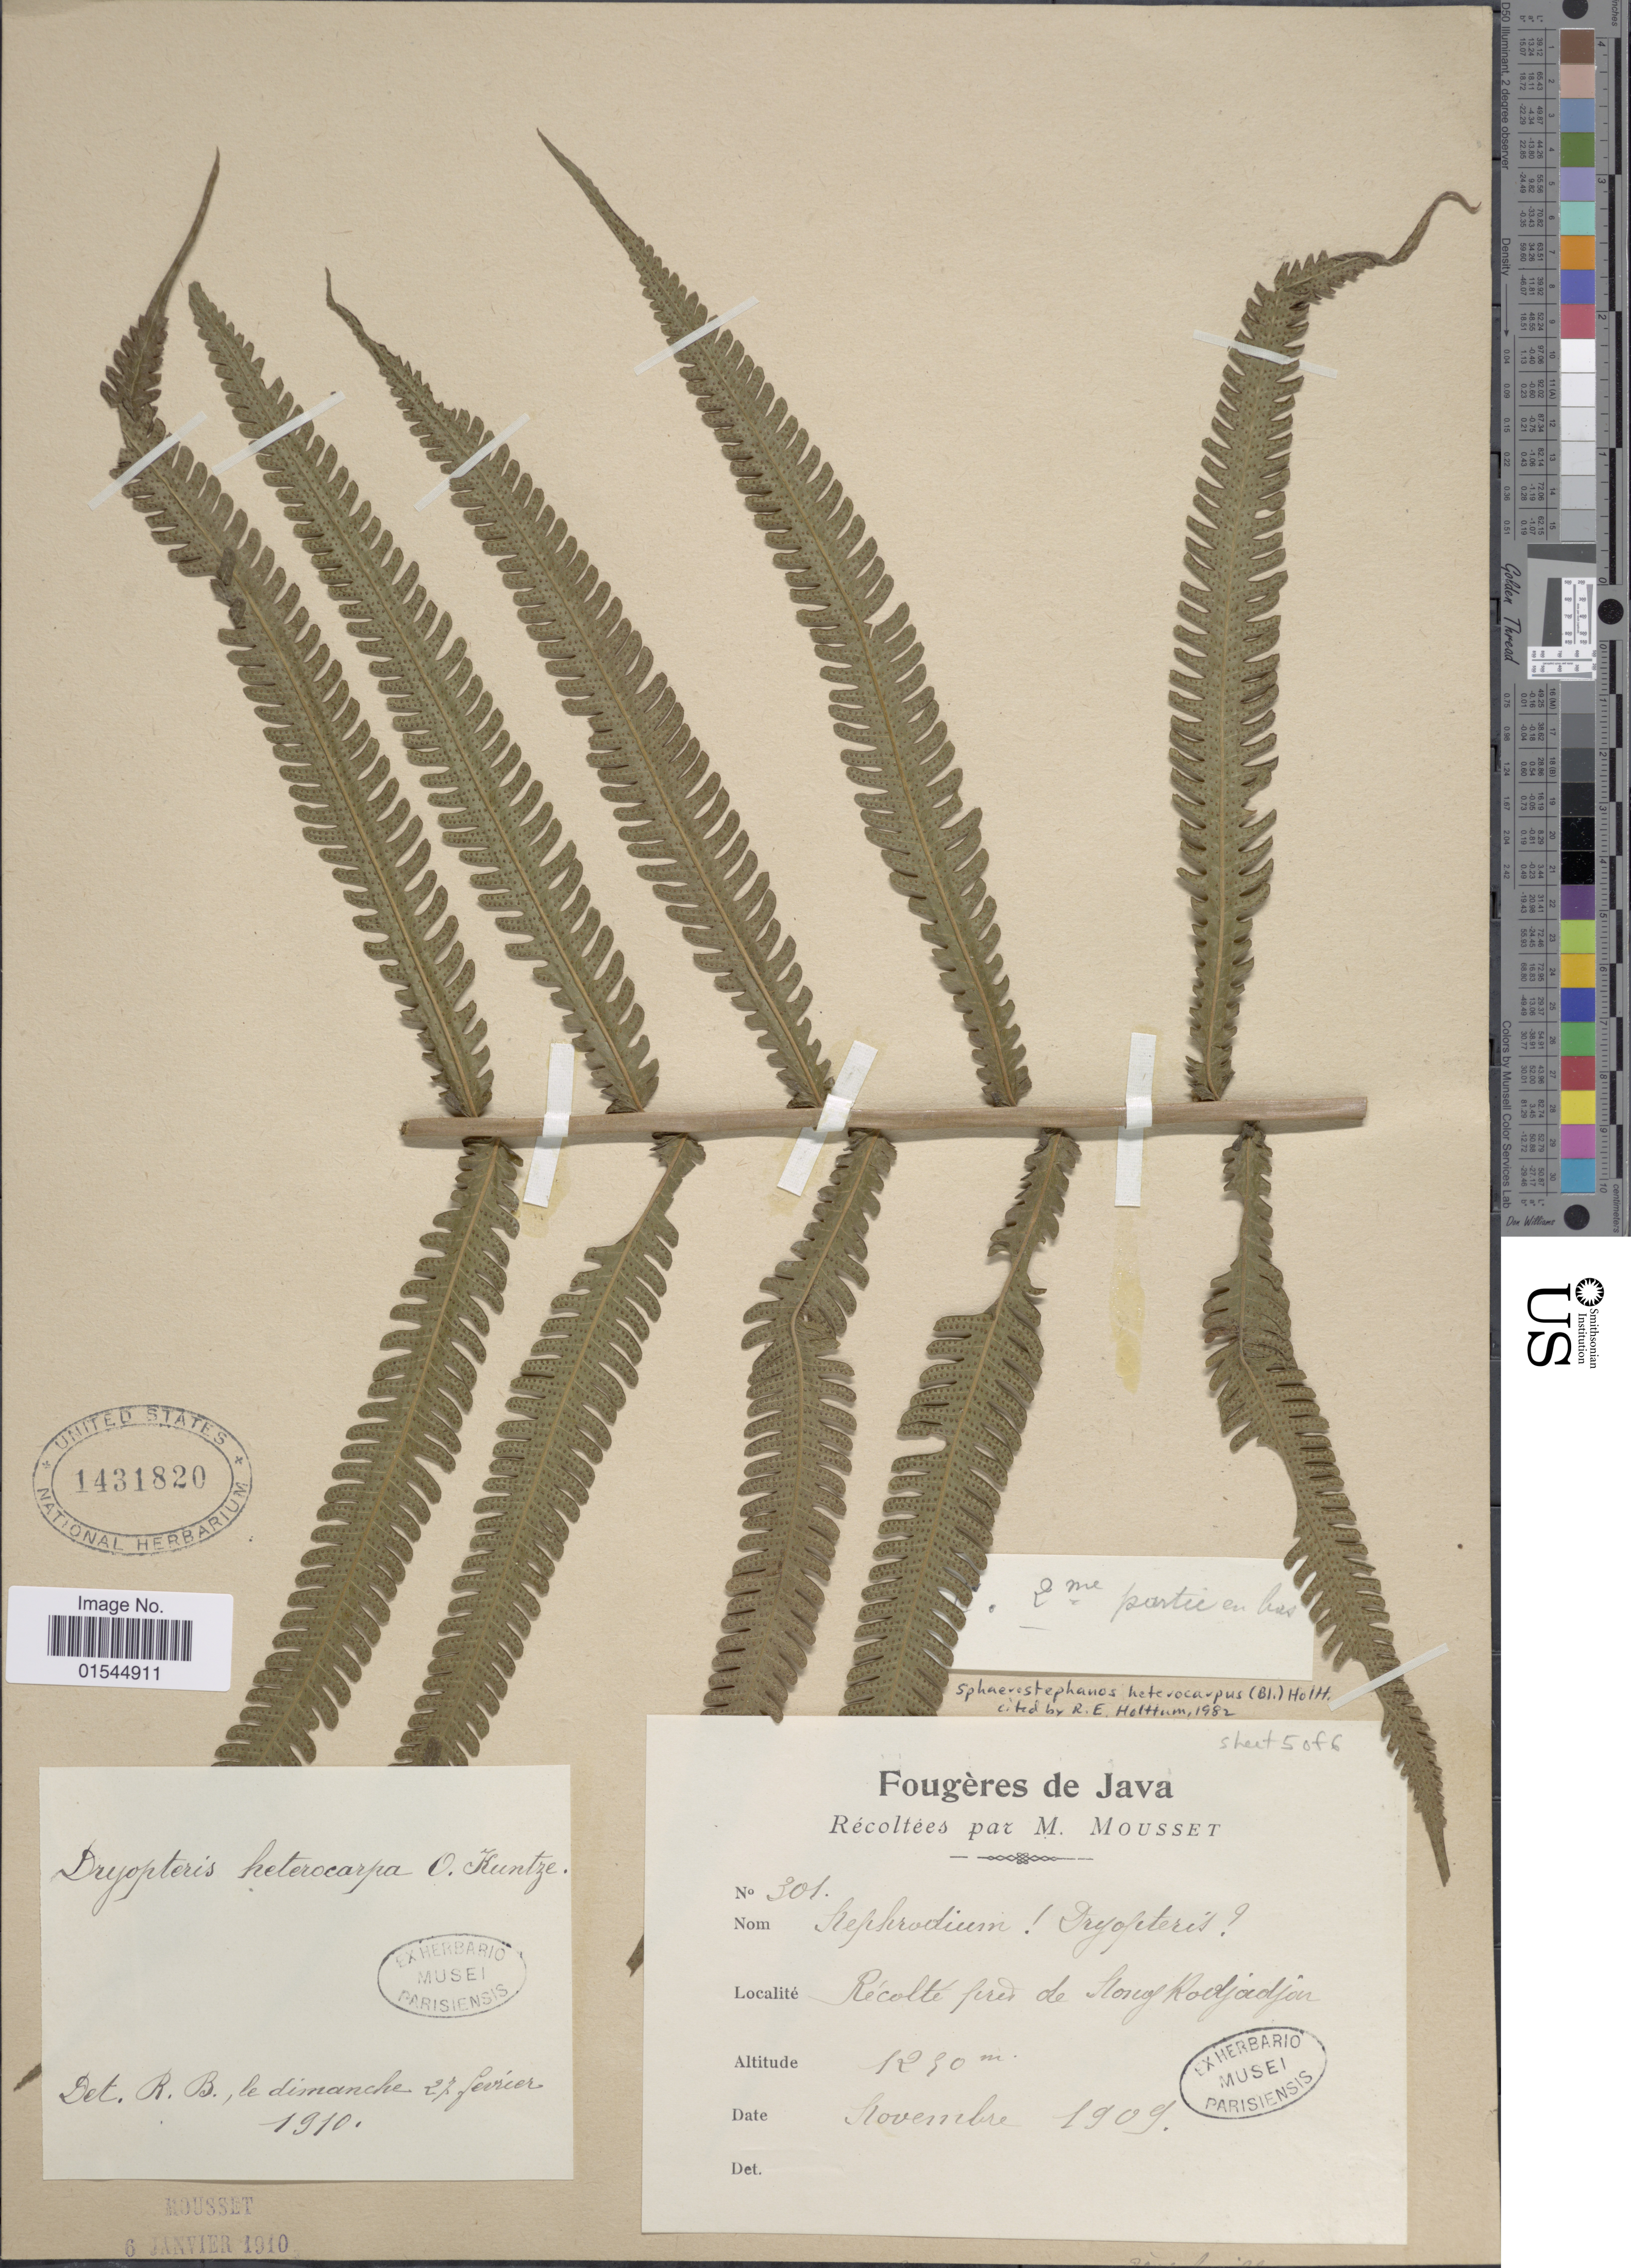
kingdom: Plantae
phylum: Tracheophyta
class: Polypodiopsida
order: Polypodiales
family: Thelypteridaceae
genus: Sphaerostephanos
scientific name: Sphaerostephanos heterocarpus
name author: (Blume) Holttum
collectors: M. Mousset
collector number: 301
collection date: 1909-11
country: Indonesia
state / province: Java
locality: Recolte pres de Nong Kodjadjar [interpreted]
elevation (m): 1250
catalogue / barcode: US 1431820